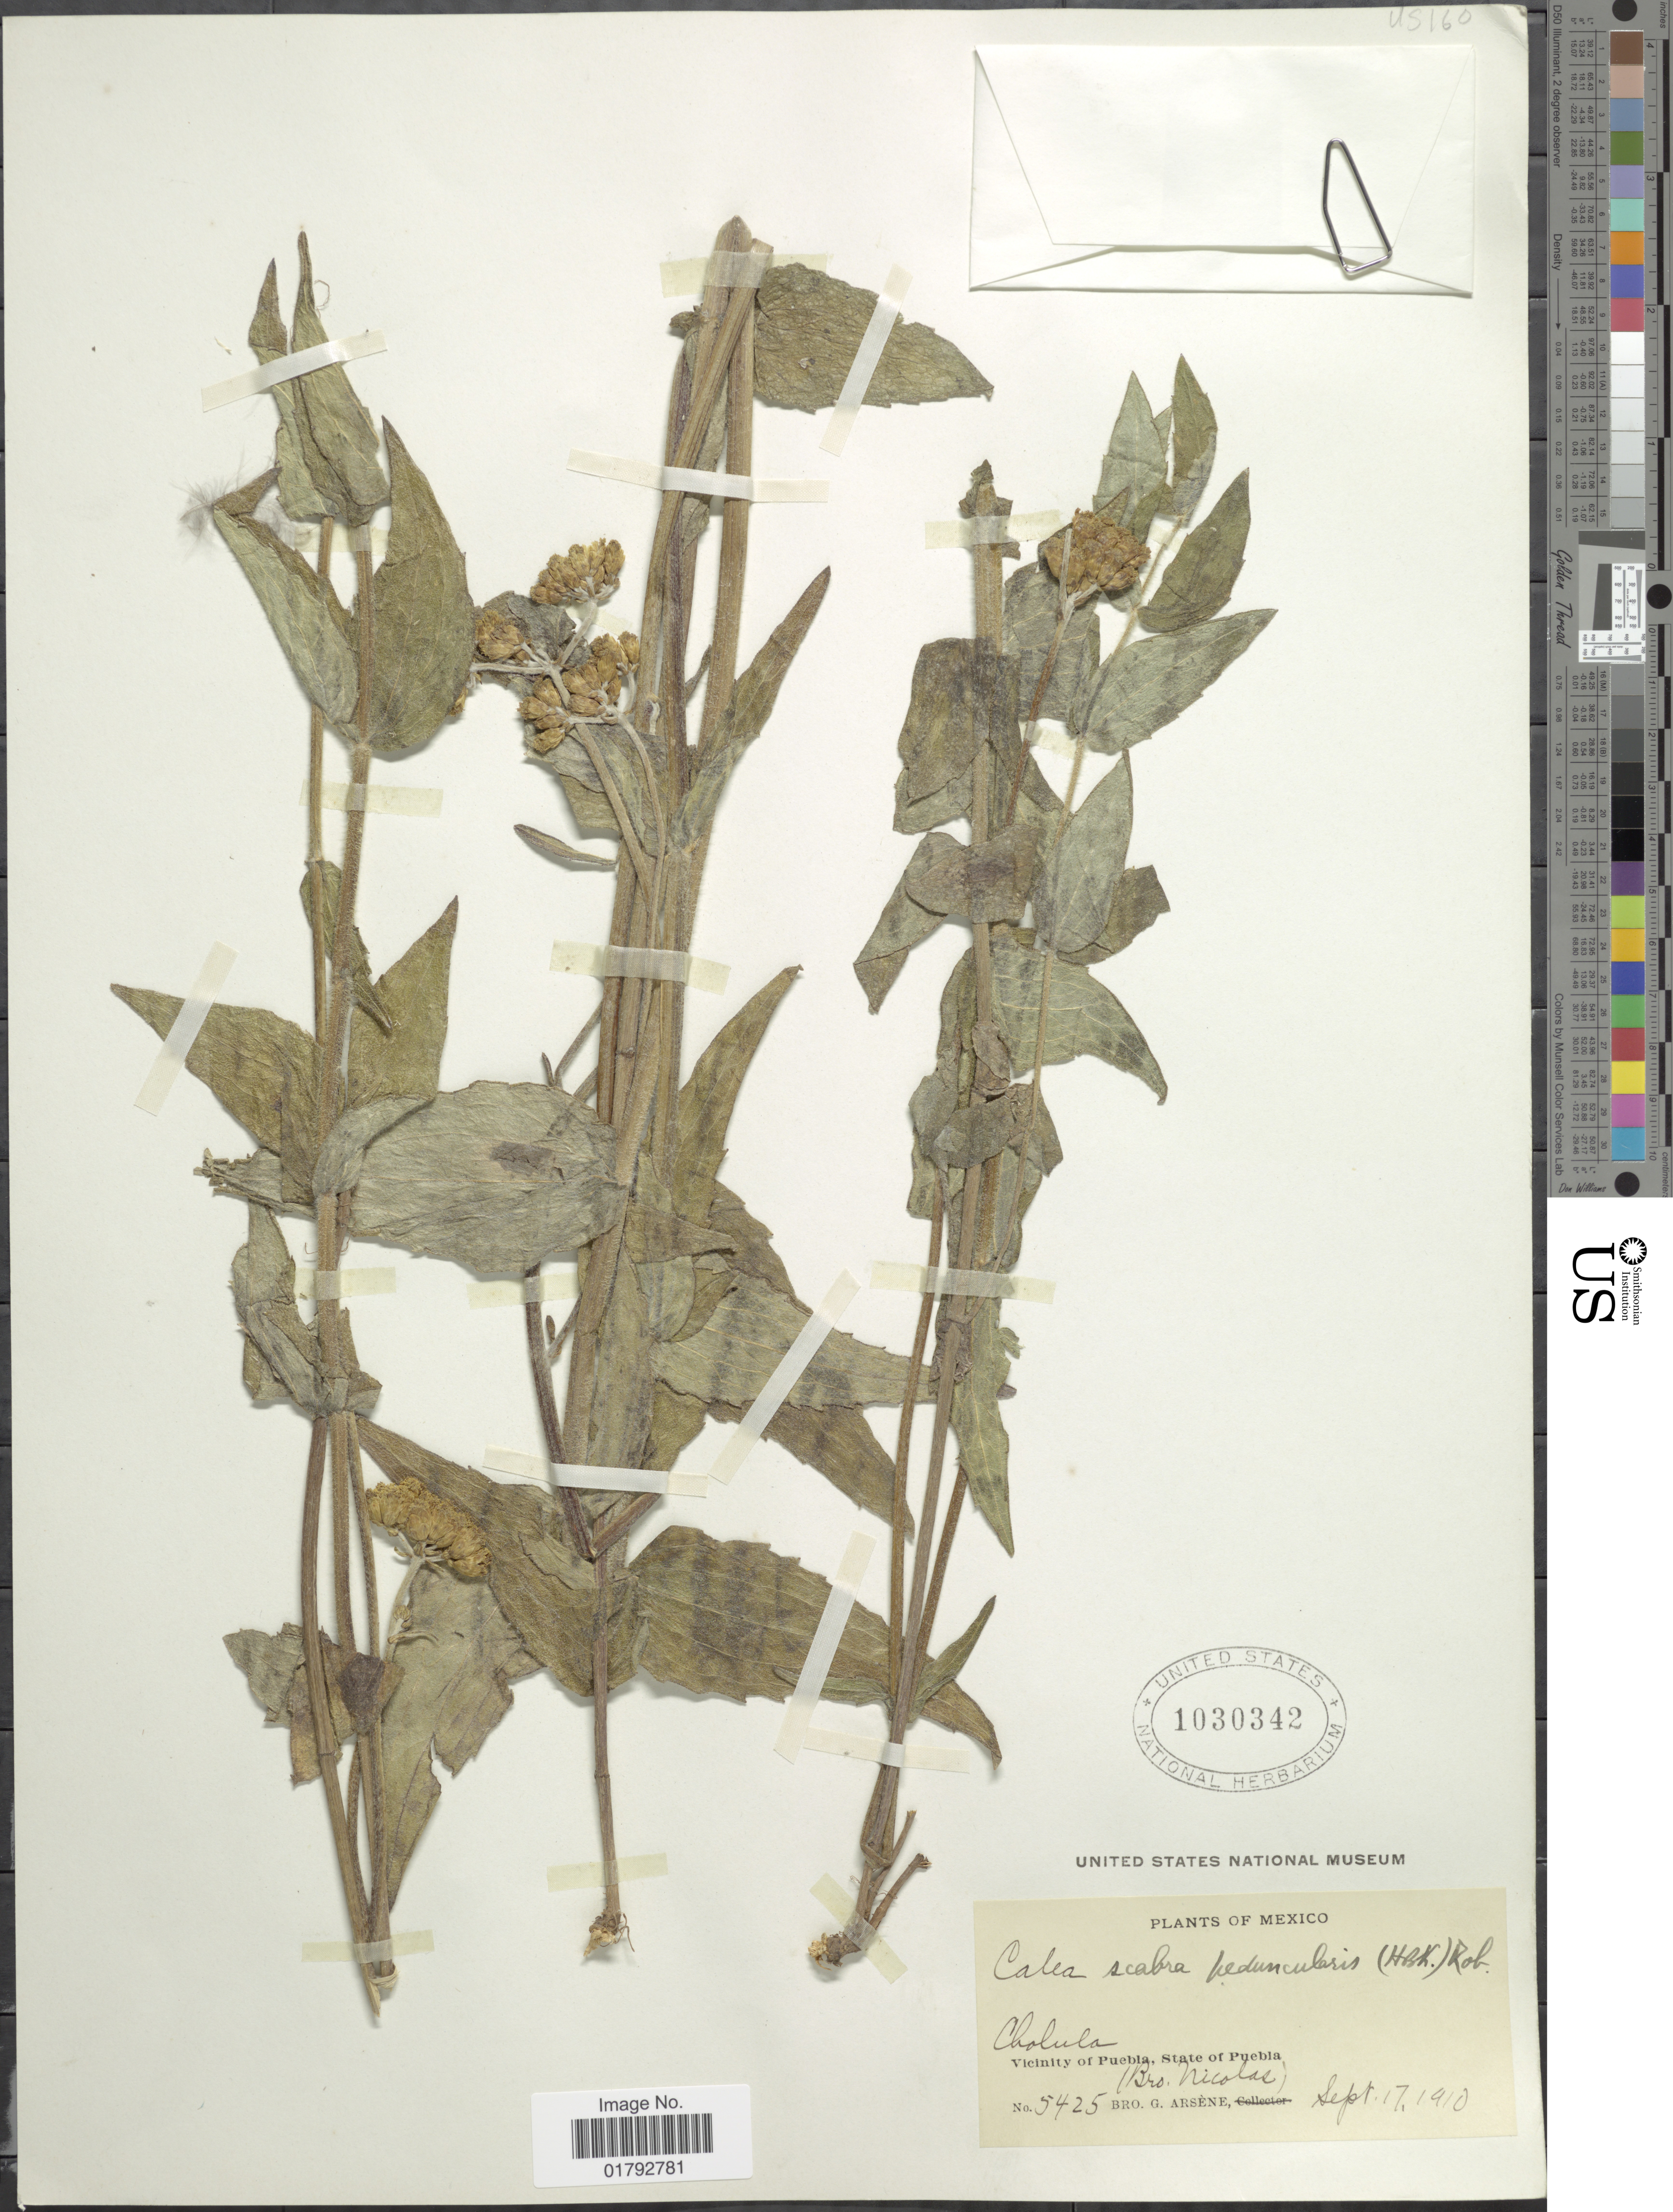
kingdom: Plantae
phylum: Tracheophyta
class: Magnoliopsida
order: Asterales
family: Asteraceae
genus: Alloispermum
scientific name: Alloispermum scabrum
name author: (Lag.) H. Rob.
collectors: Bro. G. Arsène & Bro. Nicolas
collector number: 5425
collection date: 1910-09-17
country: Mexico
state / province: Puebla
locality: Cholula, Vicinity of Puebla, State of Puebla.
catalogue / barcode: US 1030342